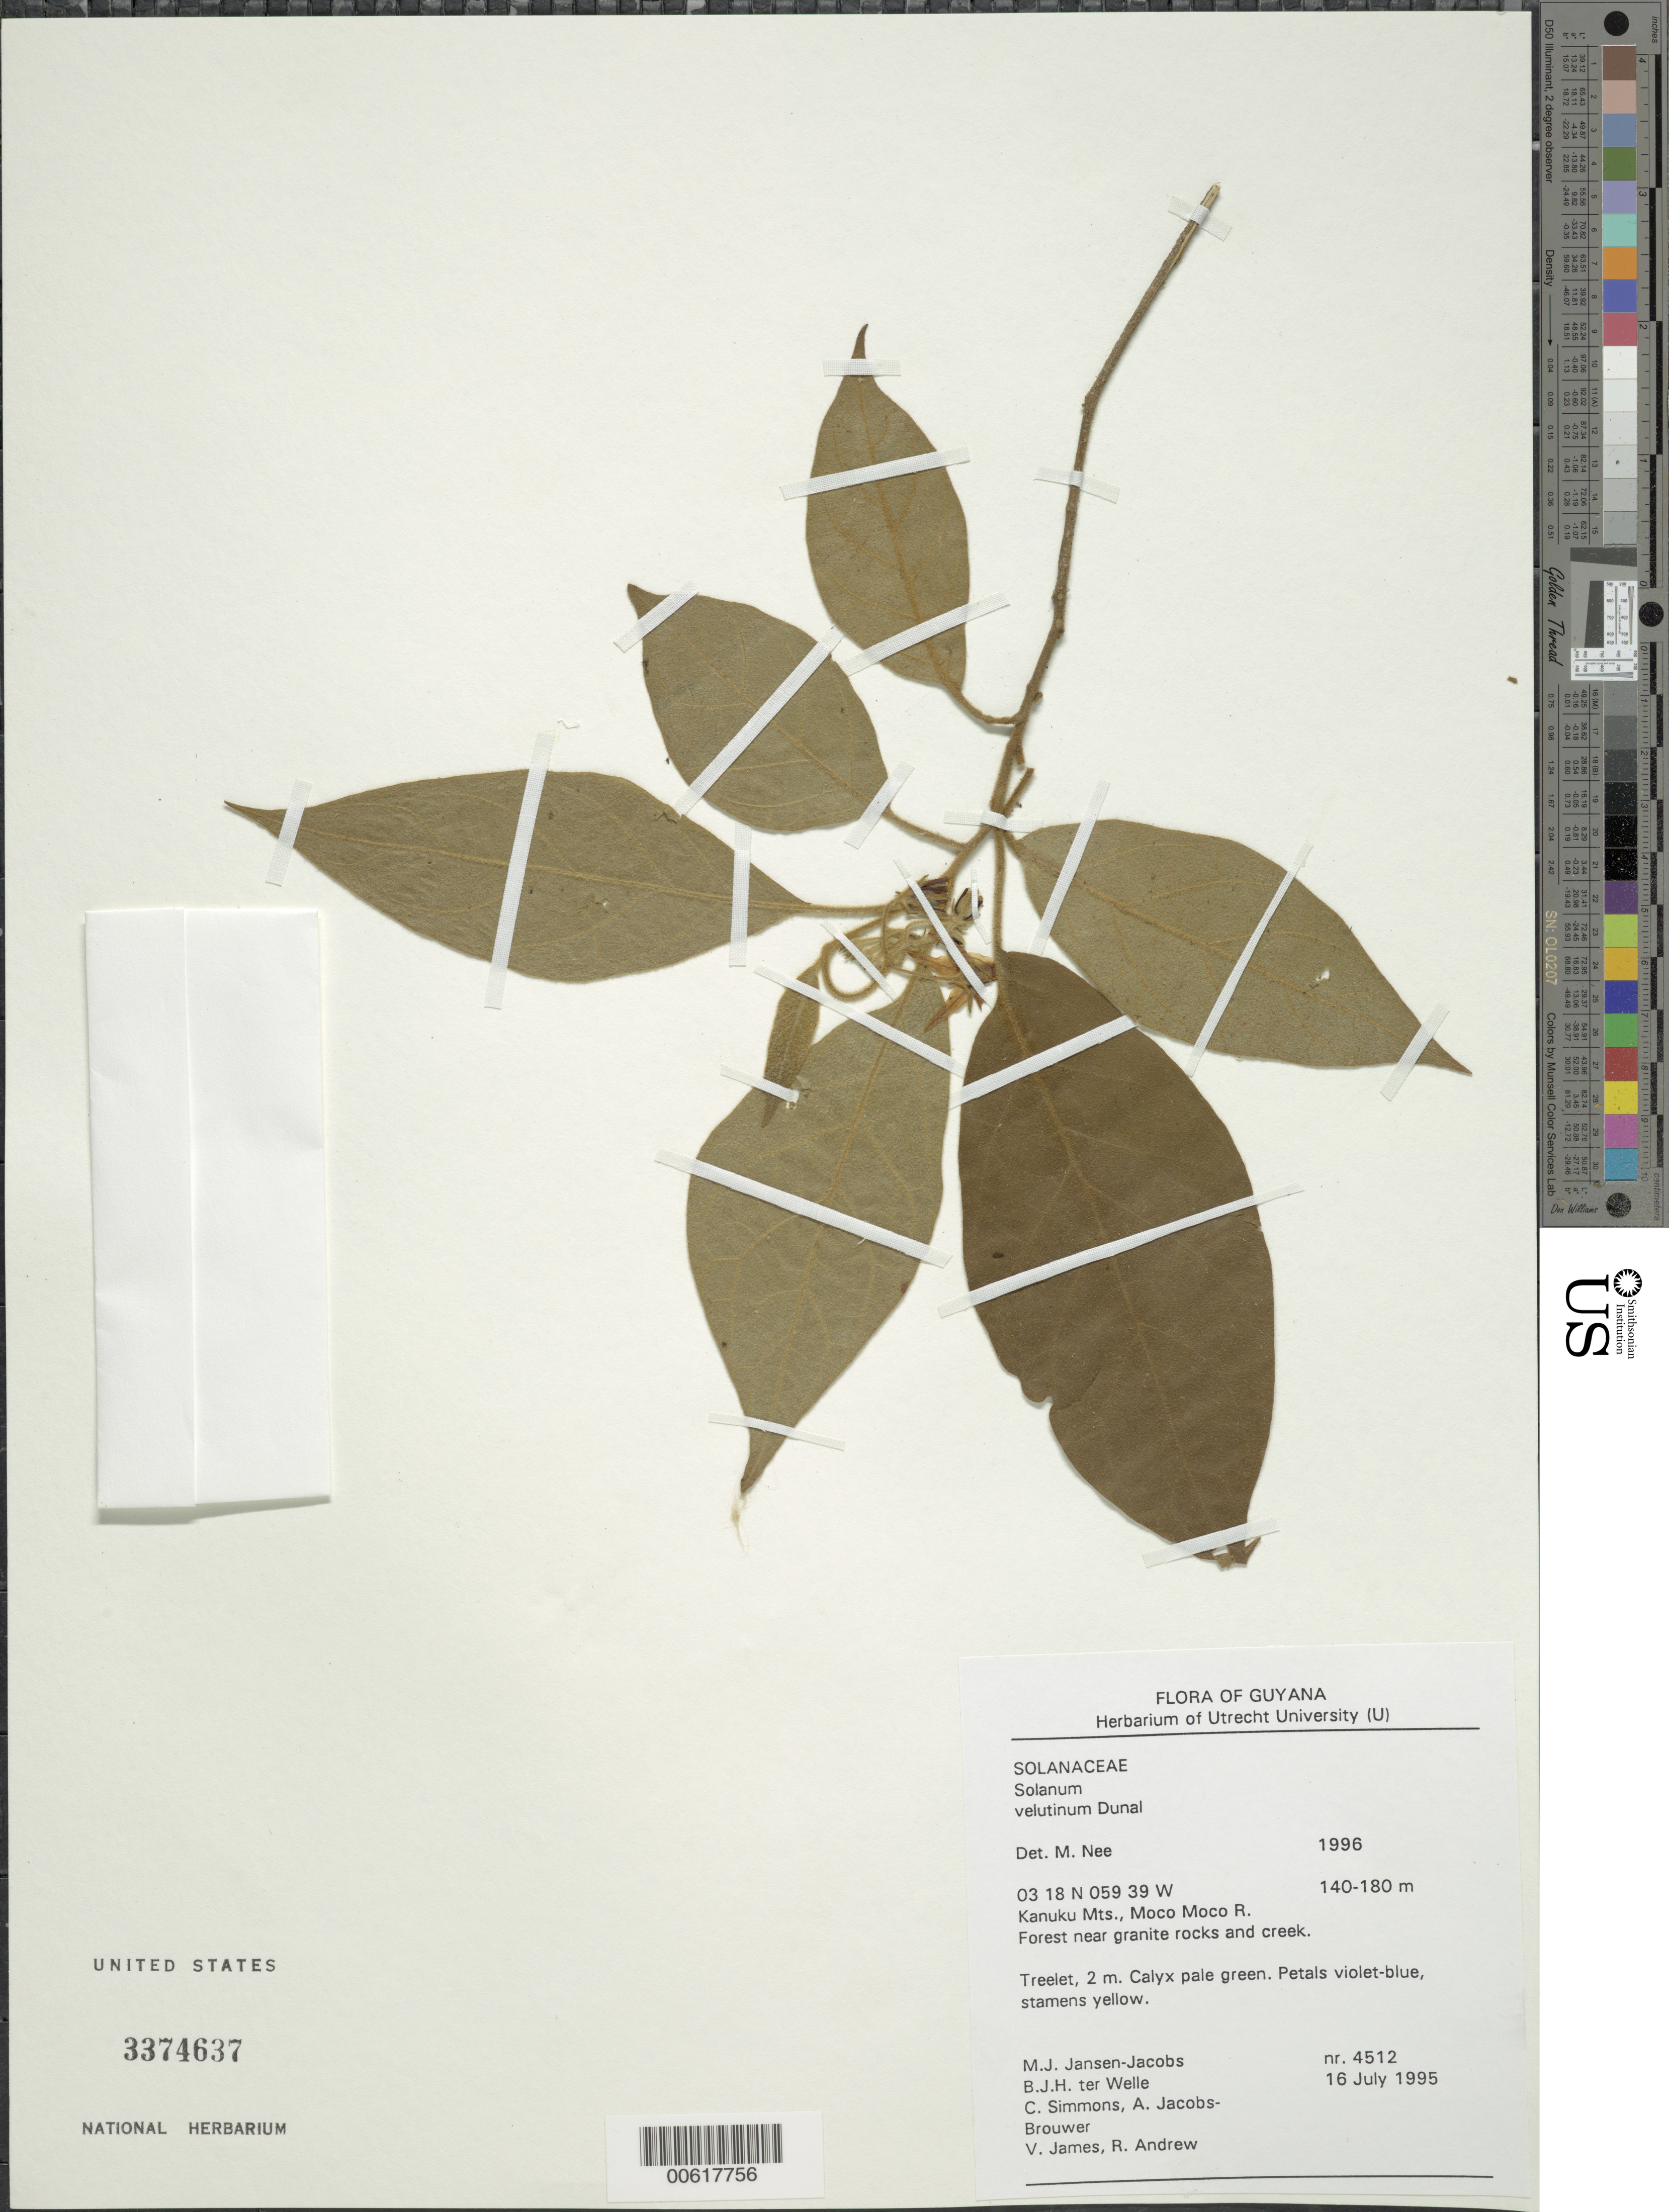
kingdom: Plantae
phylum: Tracheophyta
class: Magnoliopsida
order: Solanales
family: Solanaceae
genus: Solanum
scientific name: Solanum velutinum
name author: Dunal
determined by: Nee, Michael H.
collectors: M. J. Jansen-Jacobs, B. Welle, C. Simmons, A. Jacobs-Brouwer, V. James & R. Andrew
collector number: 4512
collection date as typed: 7 Jul 1995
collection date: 1995-07-07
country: Guyana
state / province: U. Takutu-U. Essequibo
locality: Moco Moco River, Kanuku Mts.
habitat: Forest near granite rocks and creek.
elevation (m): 140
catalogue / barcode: US 3374637